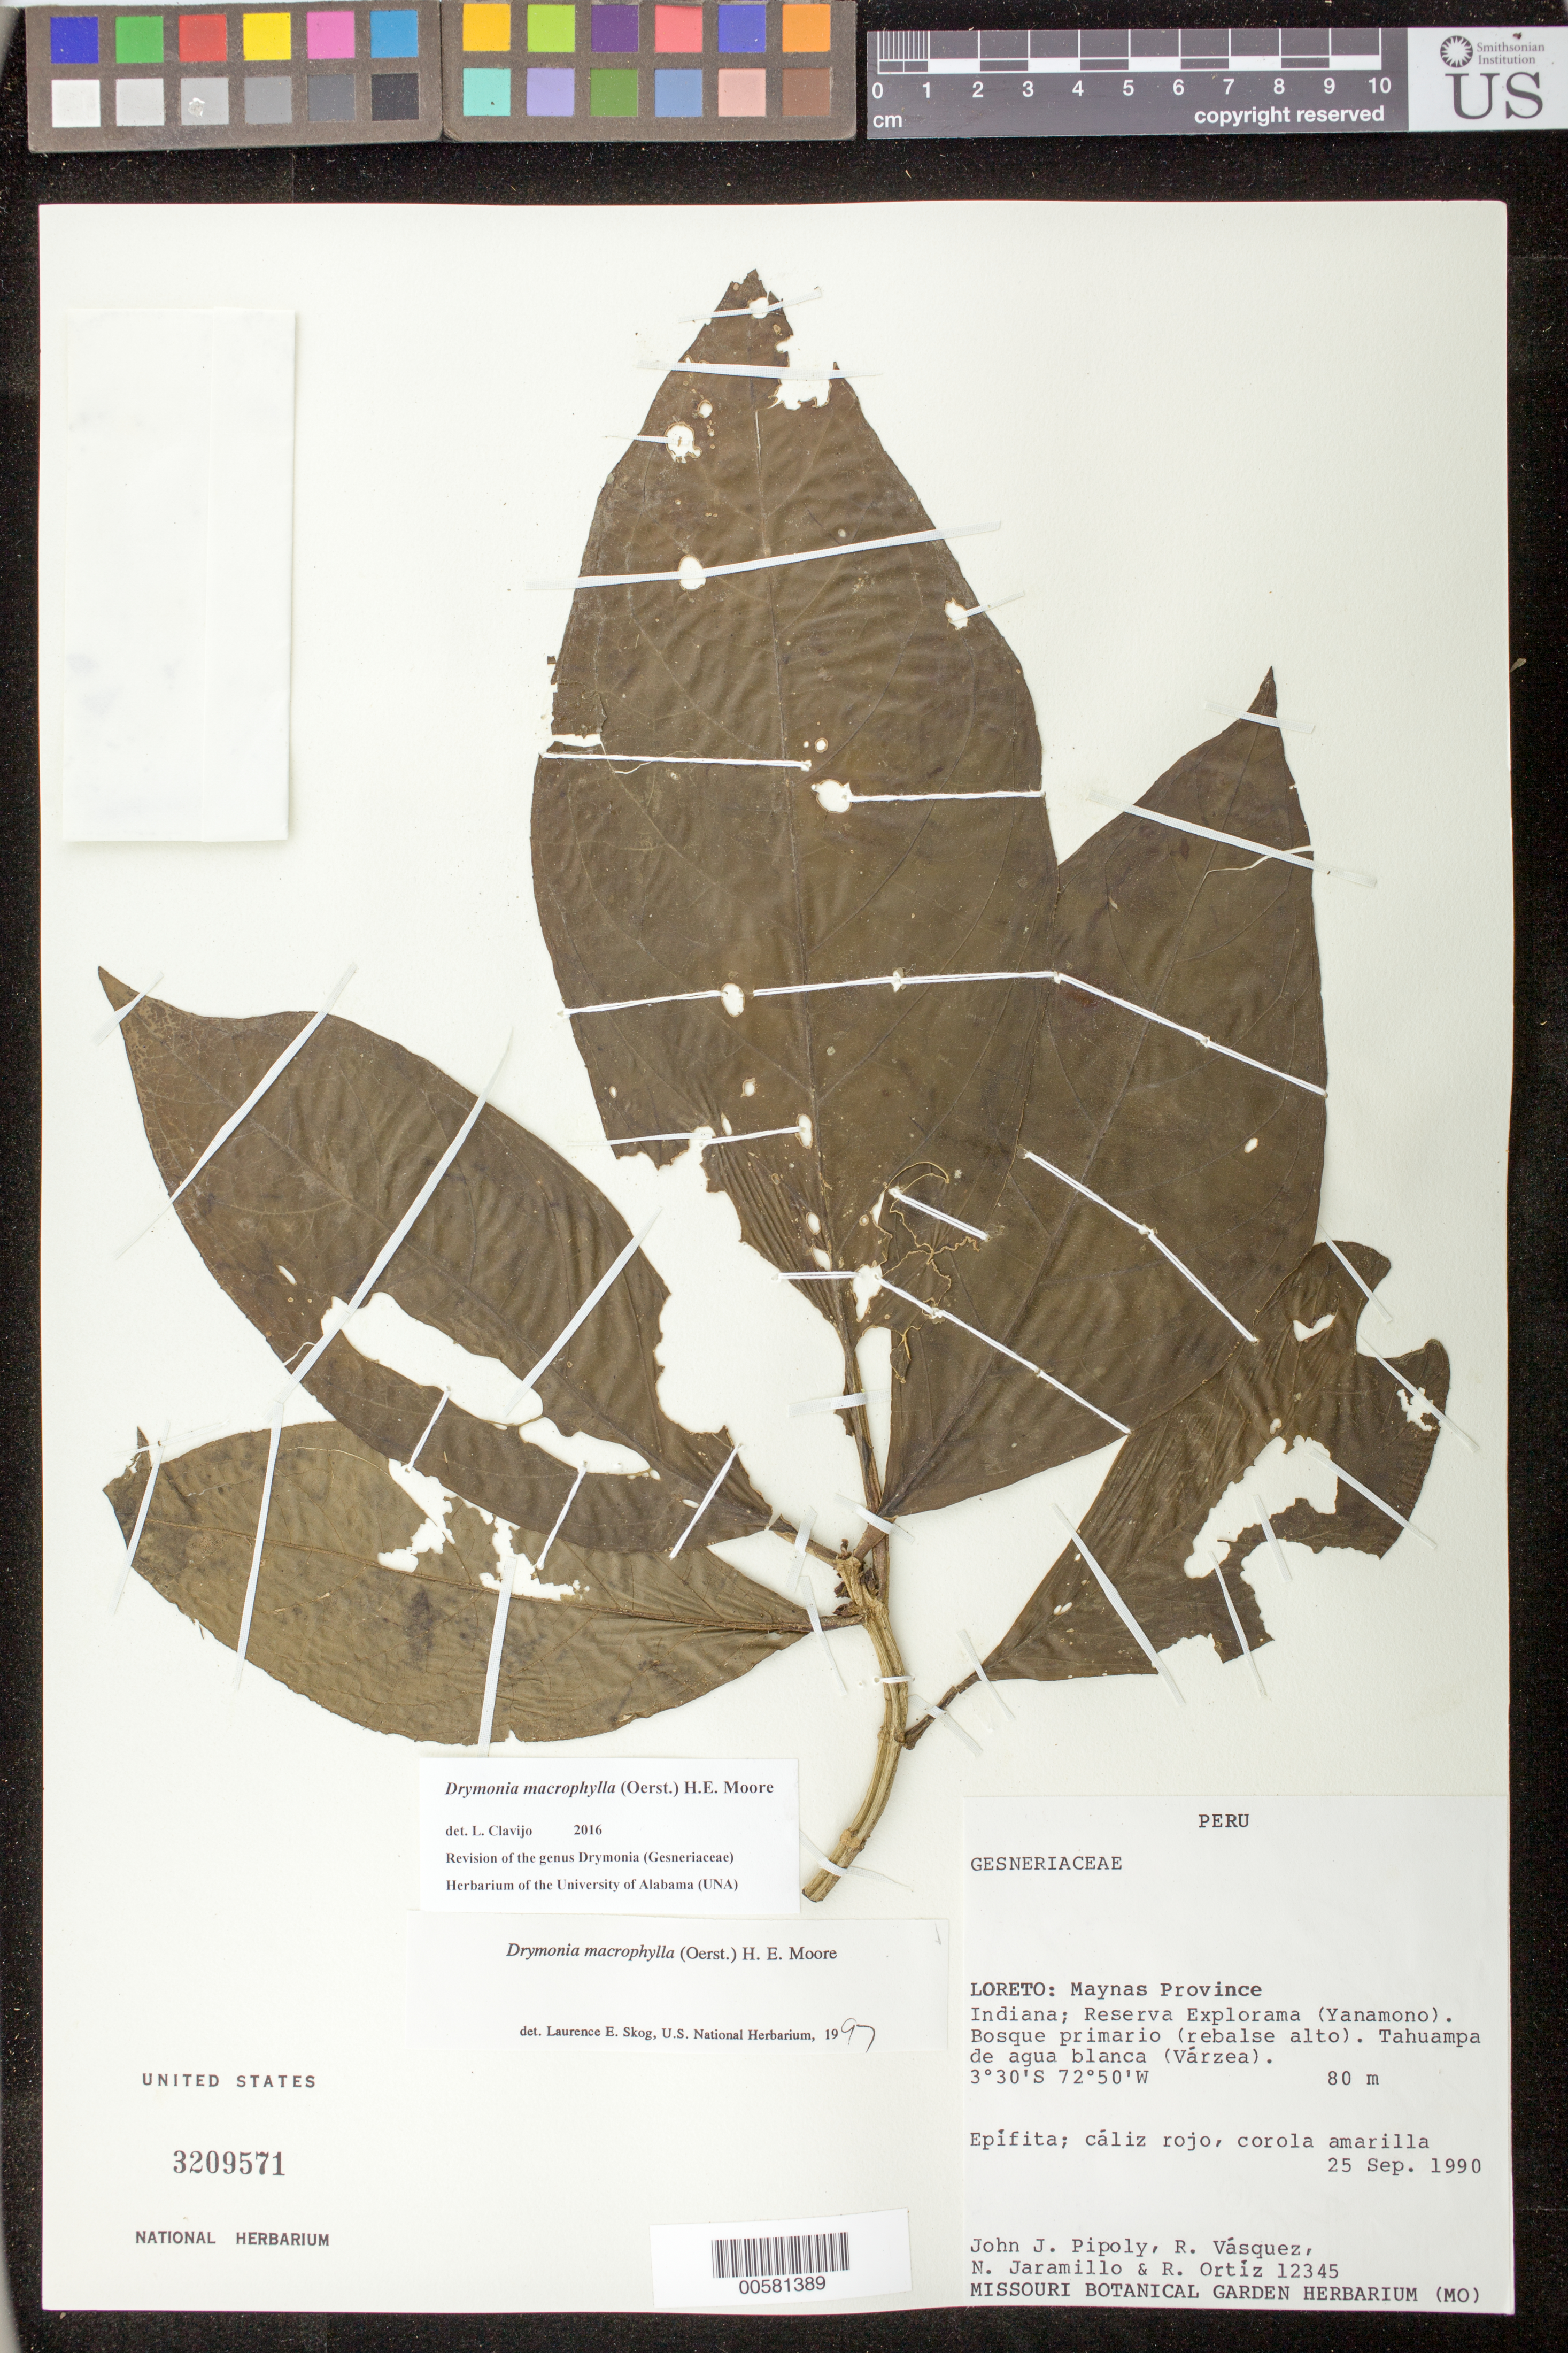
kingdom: Plantae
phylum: Tracheophyta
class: Magnoliopsida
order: Lamiales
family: Gesneriaceae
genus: Drymonia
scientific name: Drymonia macrophylla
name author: (Oerst.) H.E. Moore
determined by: Skog, Laurence E.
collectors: J. J. Pipoly, R. Vásquez, N. Jaramillo & R. del C. Ortiz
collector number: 12345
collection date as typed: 25 Sep 1990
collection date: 1990-09-25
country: Peru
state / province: Loreto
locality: Prov. Maynas; Indiana, Reserva Explorama (Yanamono)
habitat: Bosque primario (rebalse alto); Tahuampa de agua blanca (Várzea)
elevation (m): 80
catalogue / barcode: US 3209571